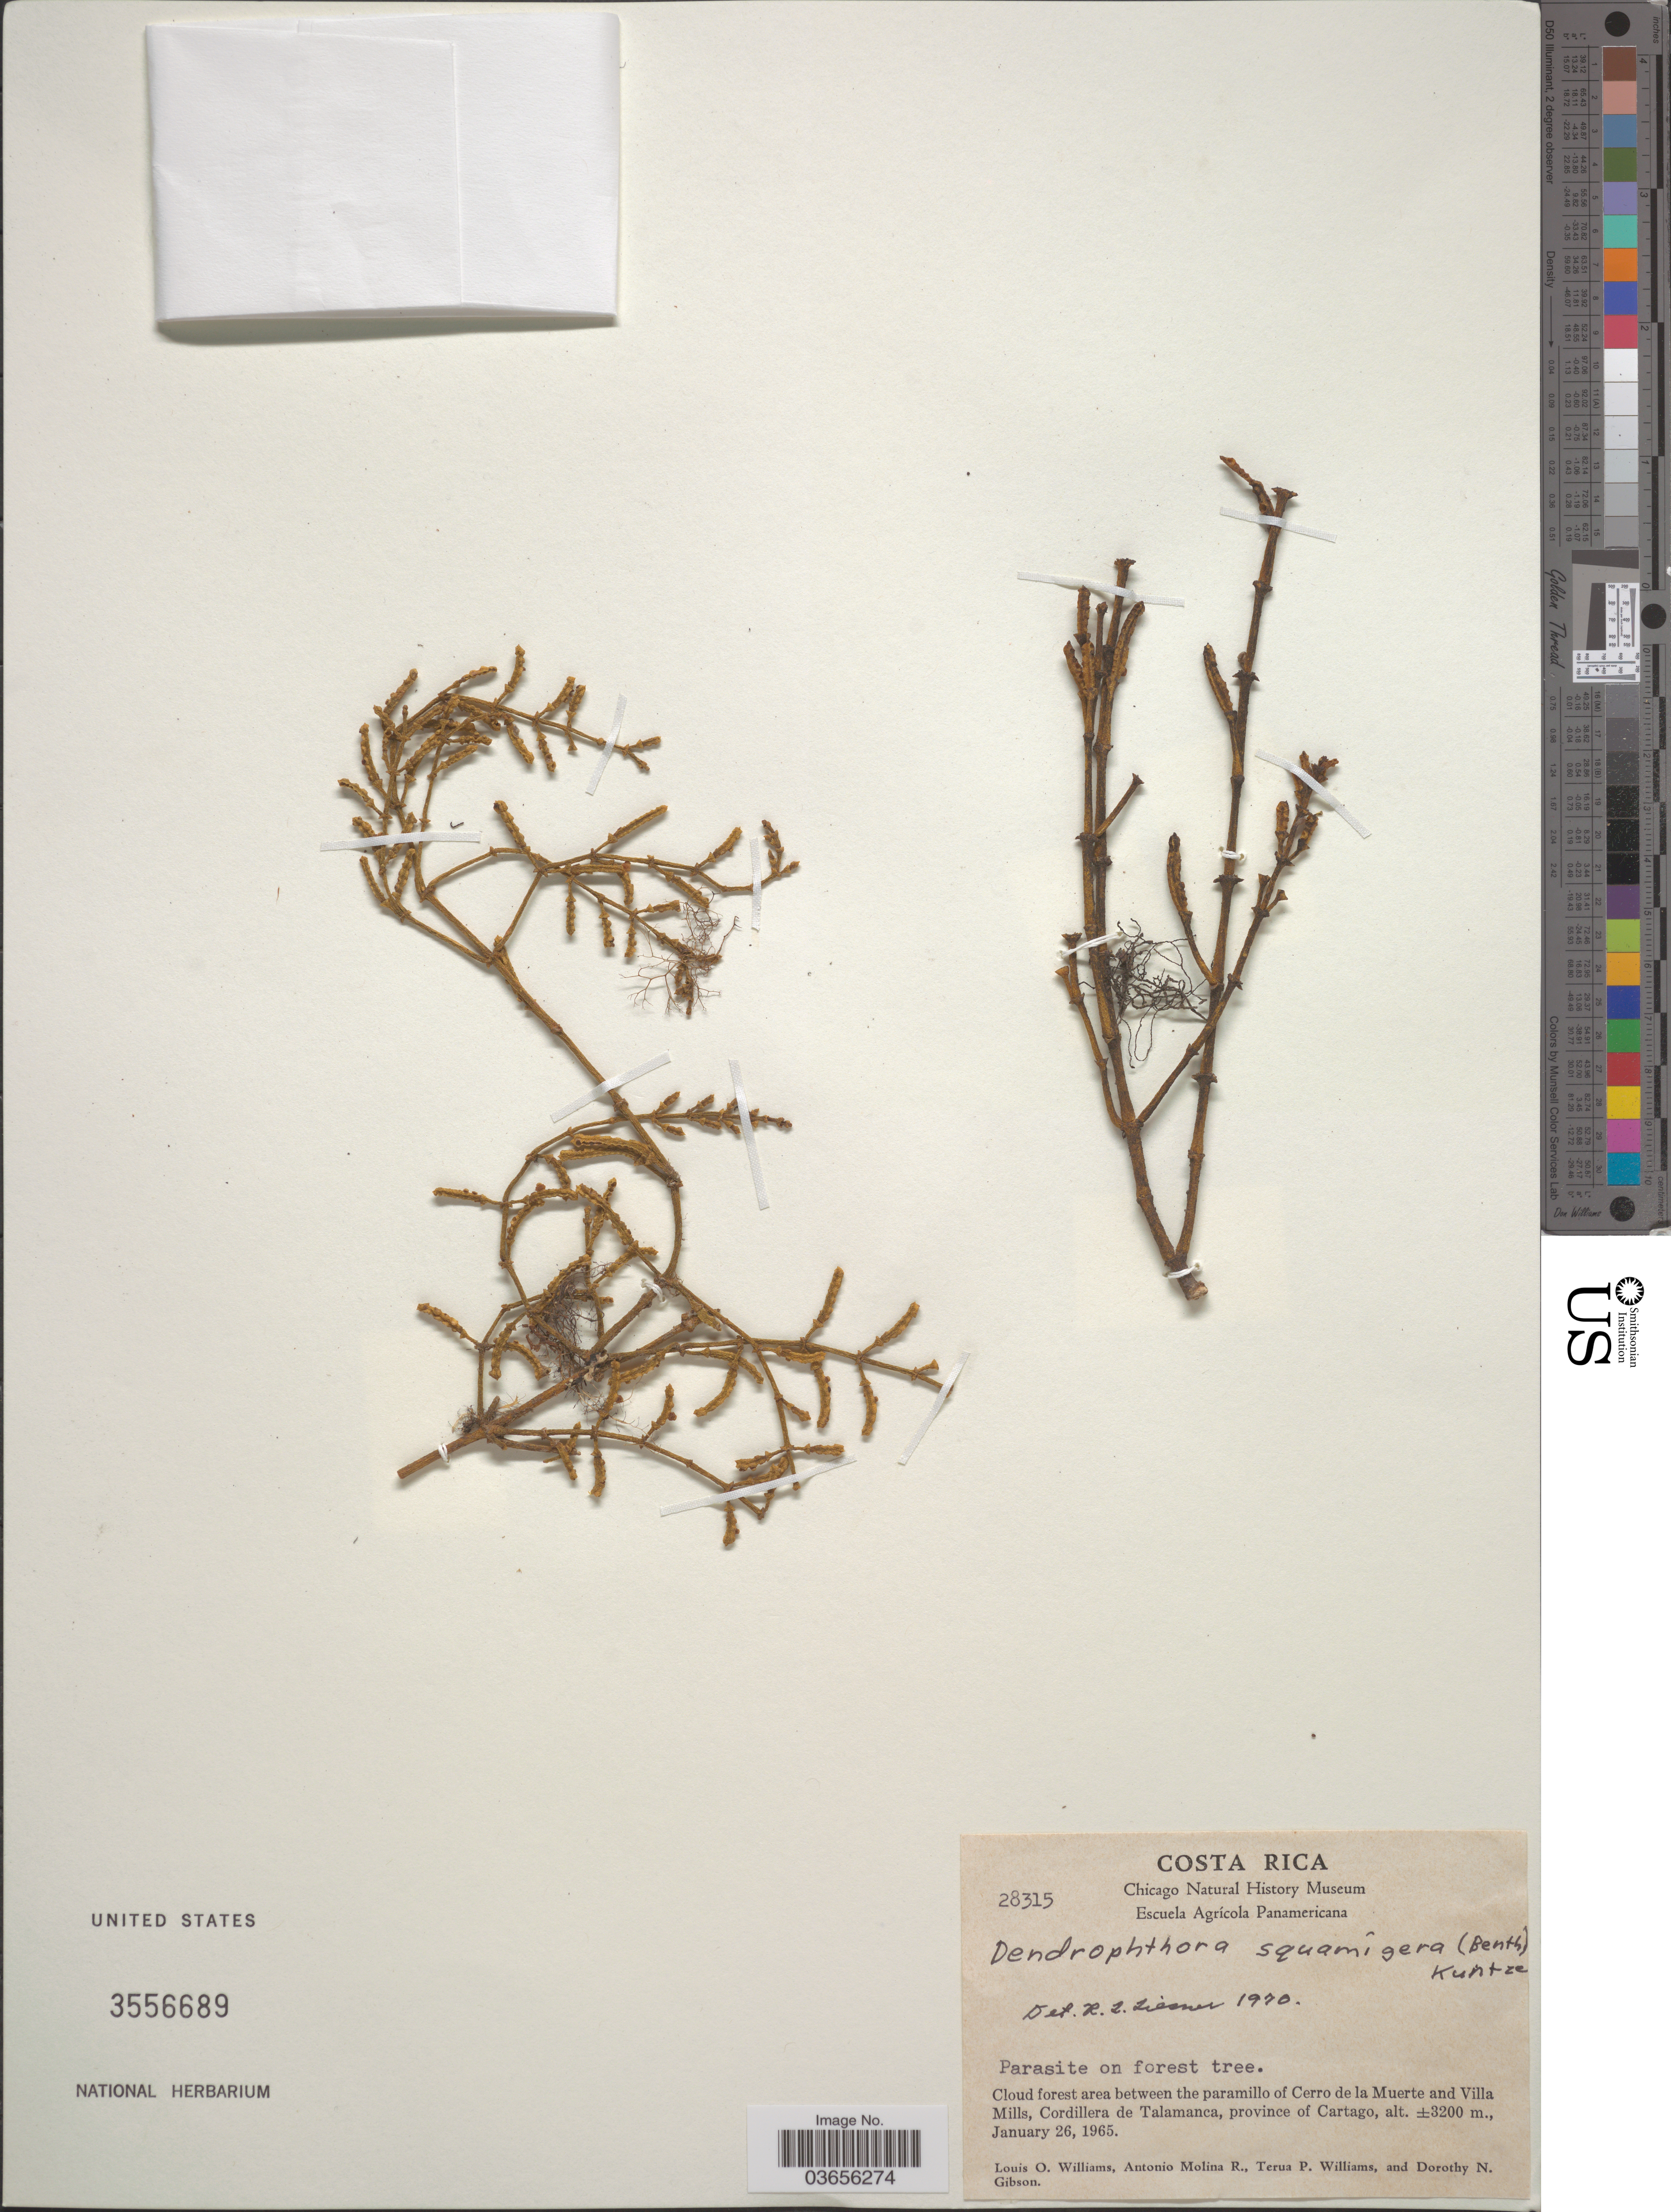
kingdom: Plantae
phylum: Tracheophyta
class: Magnoliopsida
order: Santalales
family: Viscaceae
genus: Dendrophthora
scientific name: Dendrophthora squamigera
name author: (Benth.) Kuntze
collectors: L. O. Williams, A. Molina R., T. Williams & D. N. Gibson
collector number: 28315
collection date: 1965-01-26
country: Costa Rica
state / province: Cartago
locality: Between the paramillo of Cerro de la Muerte and Villa Mills, Cordillera de Talamanca.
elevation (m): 3200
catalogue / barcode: US 3556689